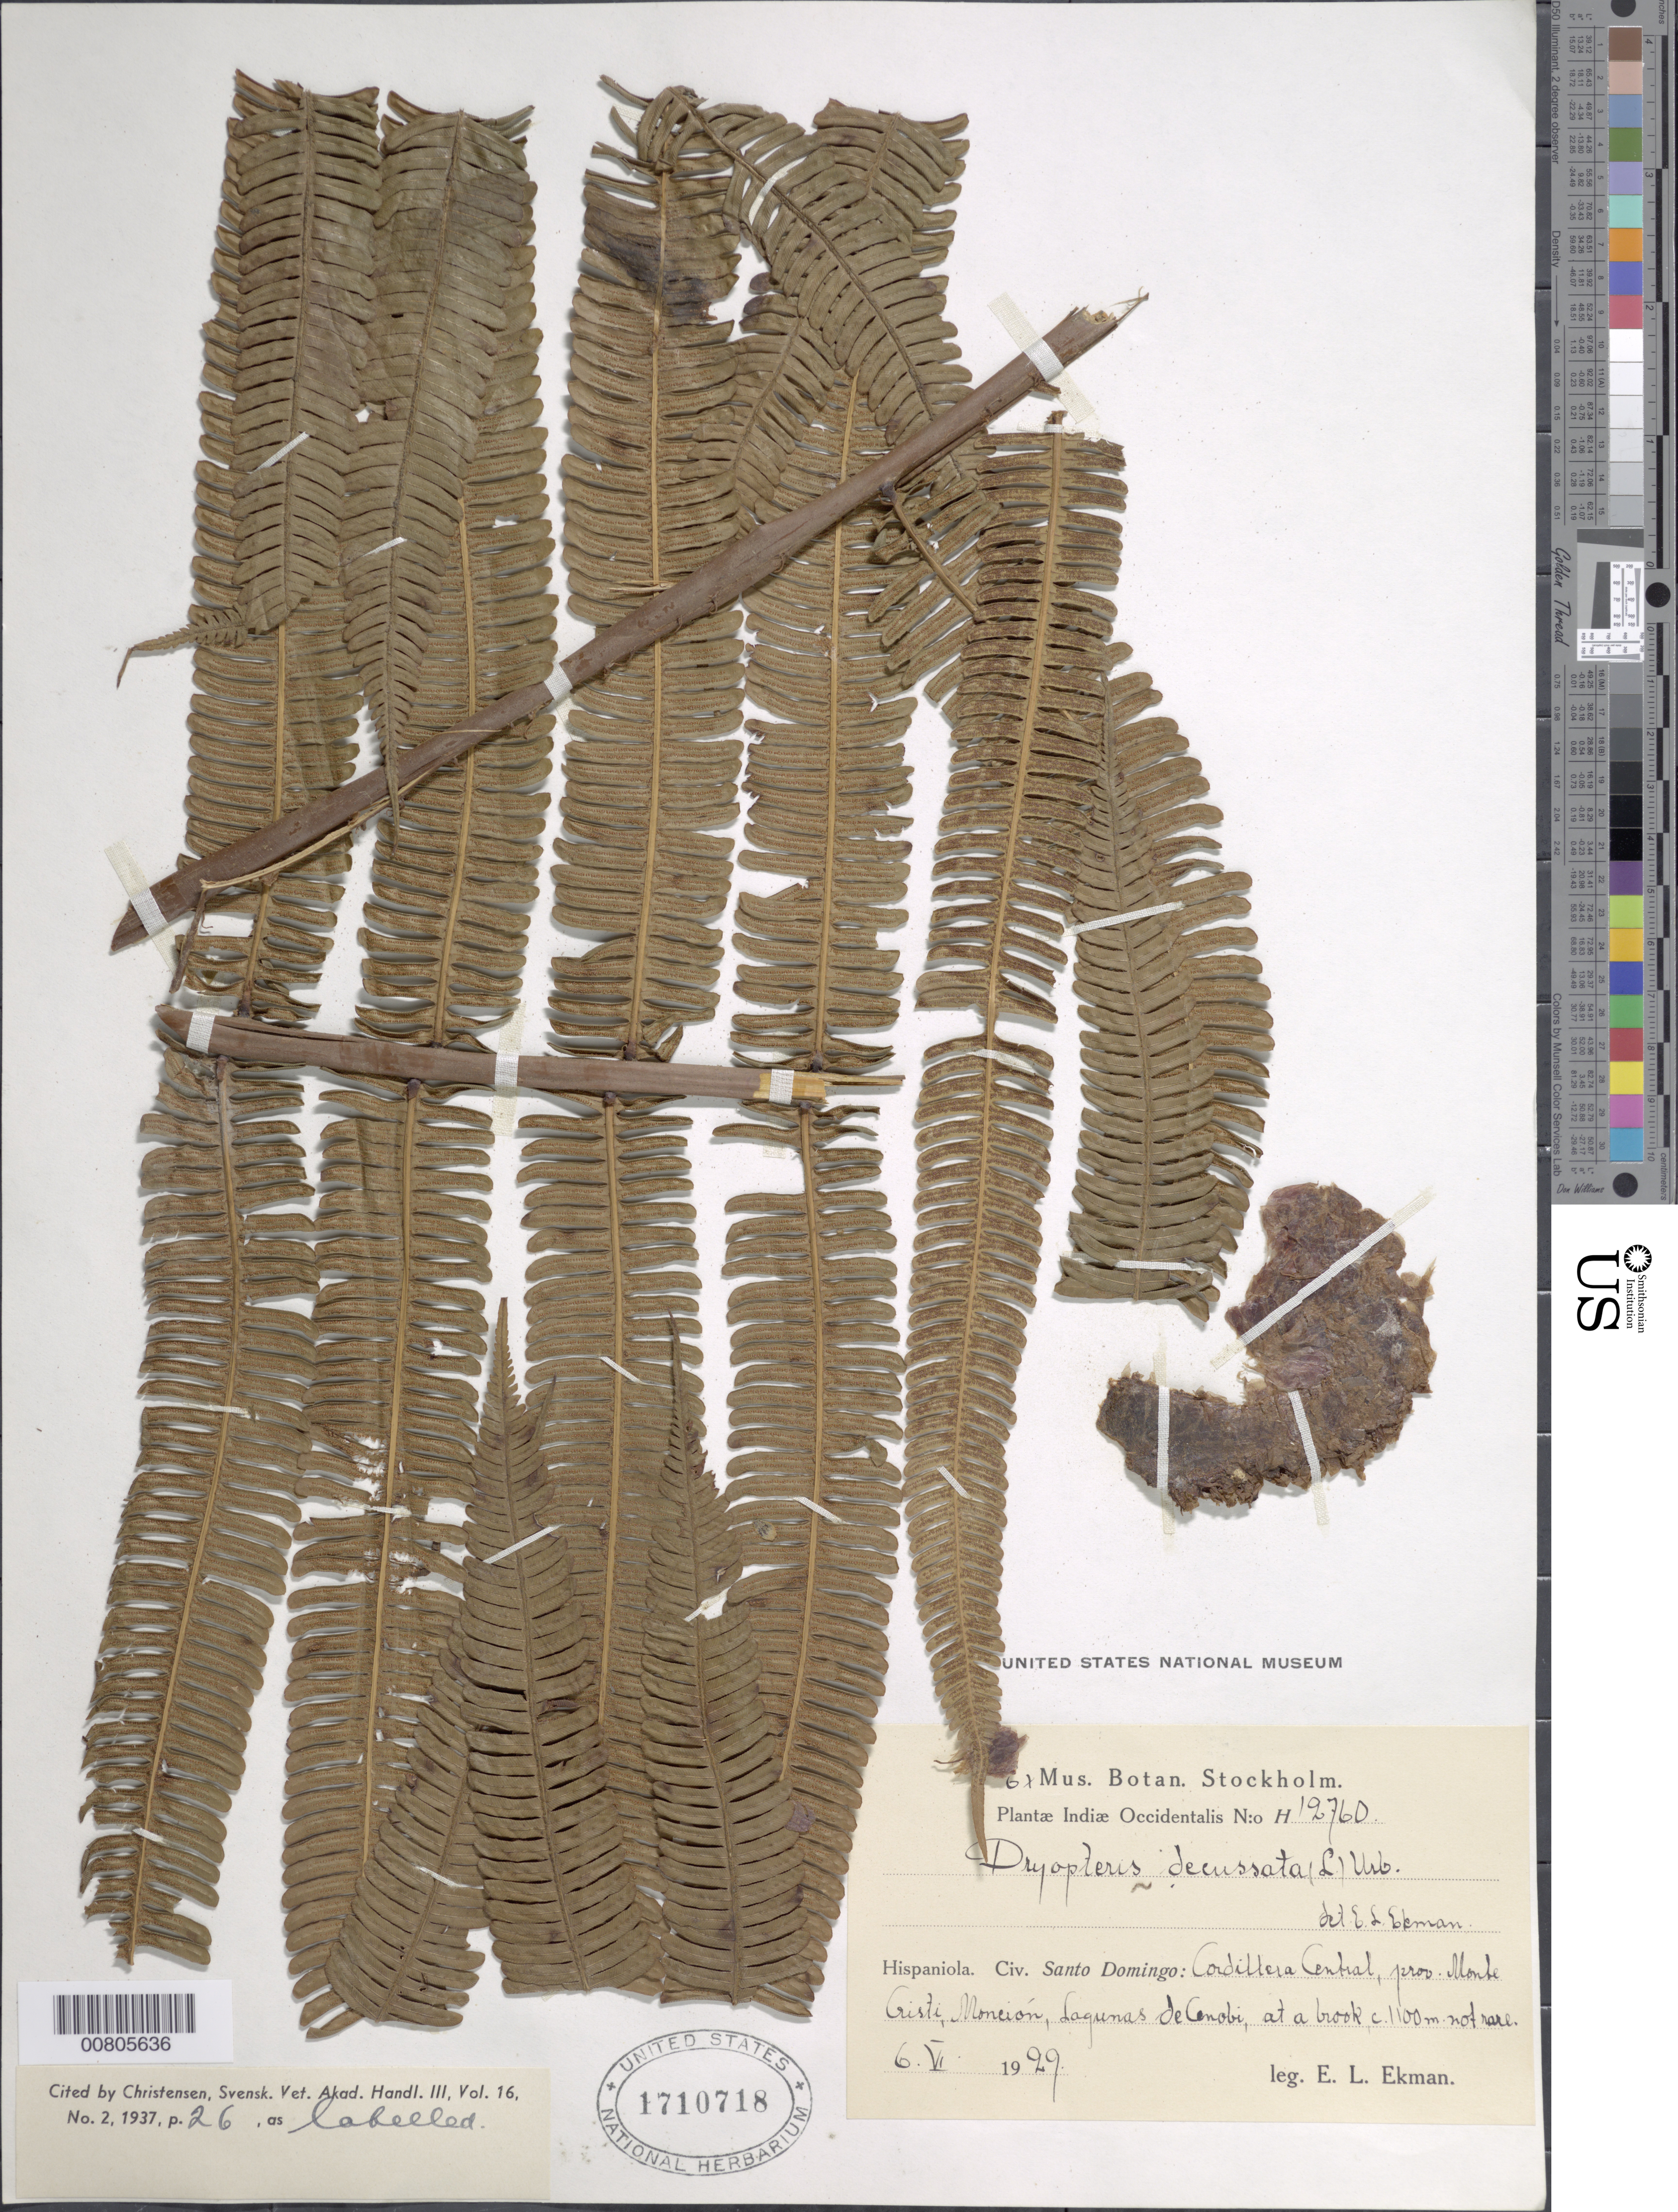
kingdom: Plantae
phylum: Tracheophyta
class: Polypodiopsida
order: Polypodiales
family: Thelypteridaceae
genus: Steiropteris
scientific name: Steiropteris decussata (L.) comb. nov., ined. 2015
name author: (L.)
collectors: E. L. Ekman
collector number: H 12760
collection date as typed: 06 Jun 1929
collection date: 1929-06-06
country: Dominican Republic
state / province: Monte Cristi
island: Hispaniola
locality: Cordillera Central, Monción, Lagunas de Cenobi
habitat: At a brook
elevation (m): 1100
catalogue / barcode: US 1710718